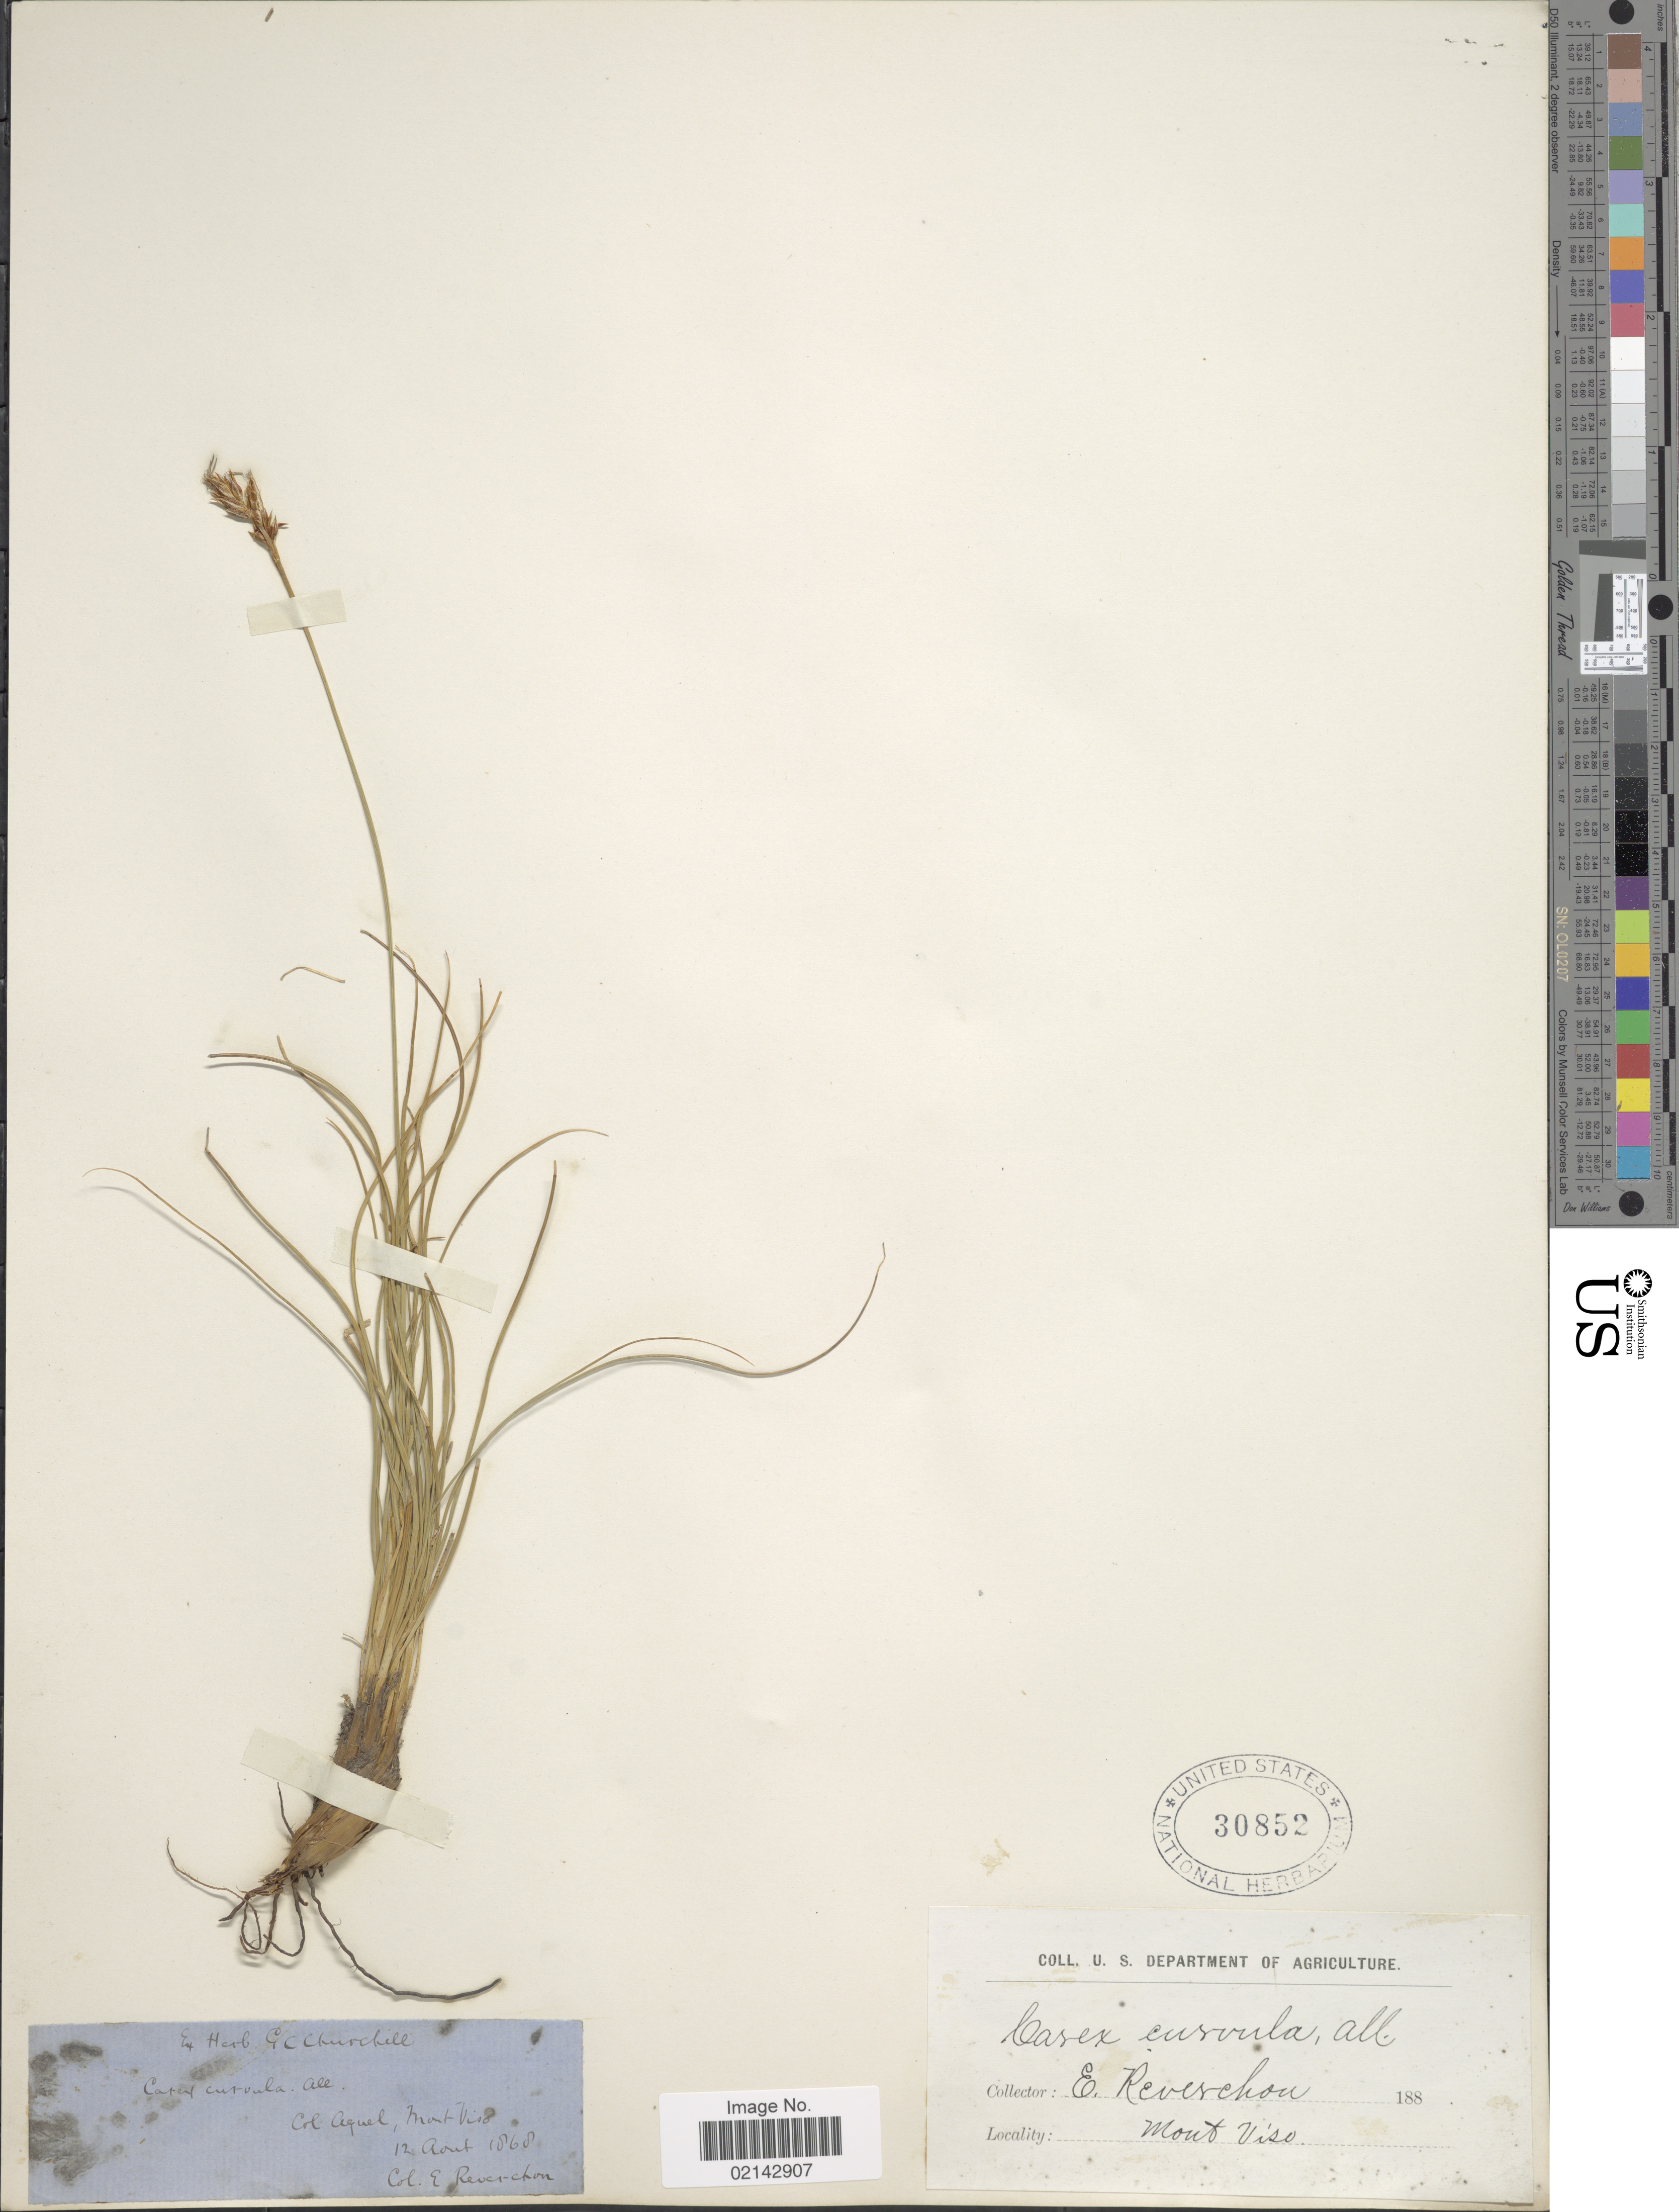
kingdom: Plantae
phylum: Tracheophyta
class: Liliopsida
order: Poales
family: Cyperaceae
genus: Carex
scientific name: Carex curvula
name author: All.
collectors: E. Reverchon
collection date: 1868-08-12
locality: Aquel, Mont Viso.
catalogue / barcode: US 30852